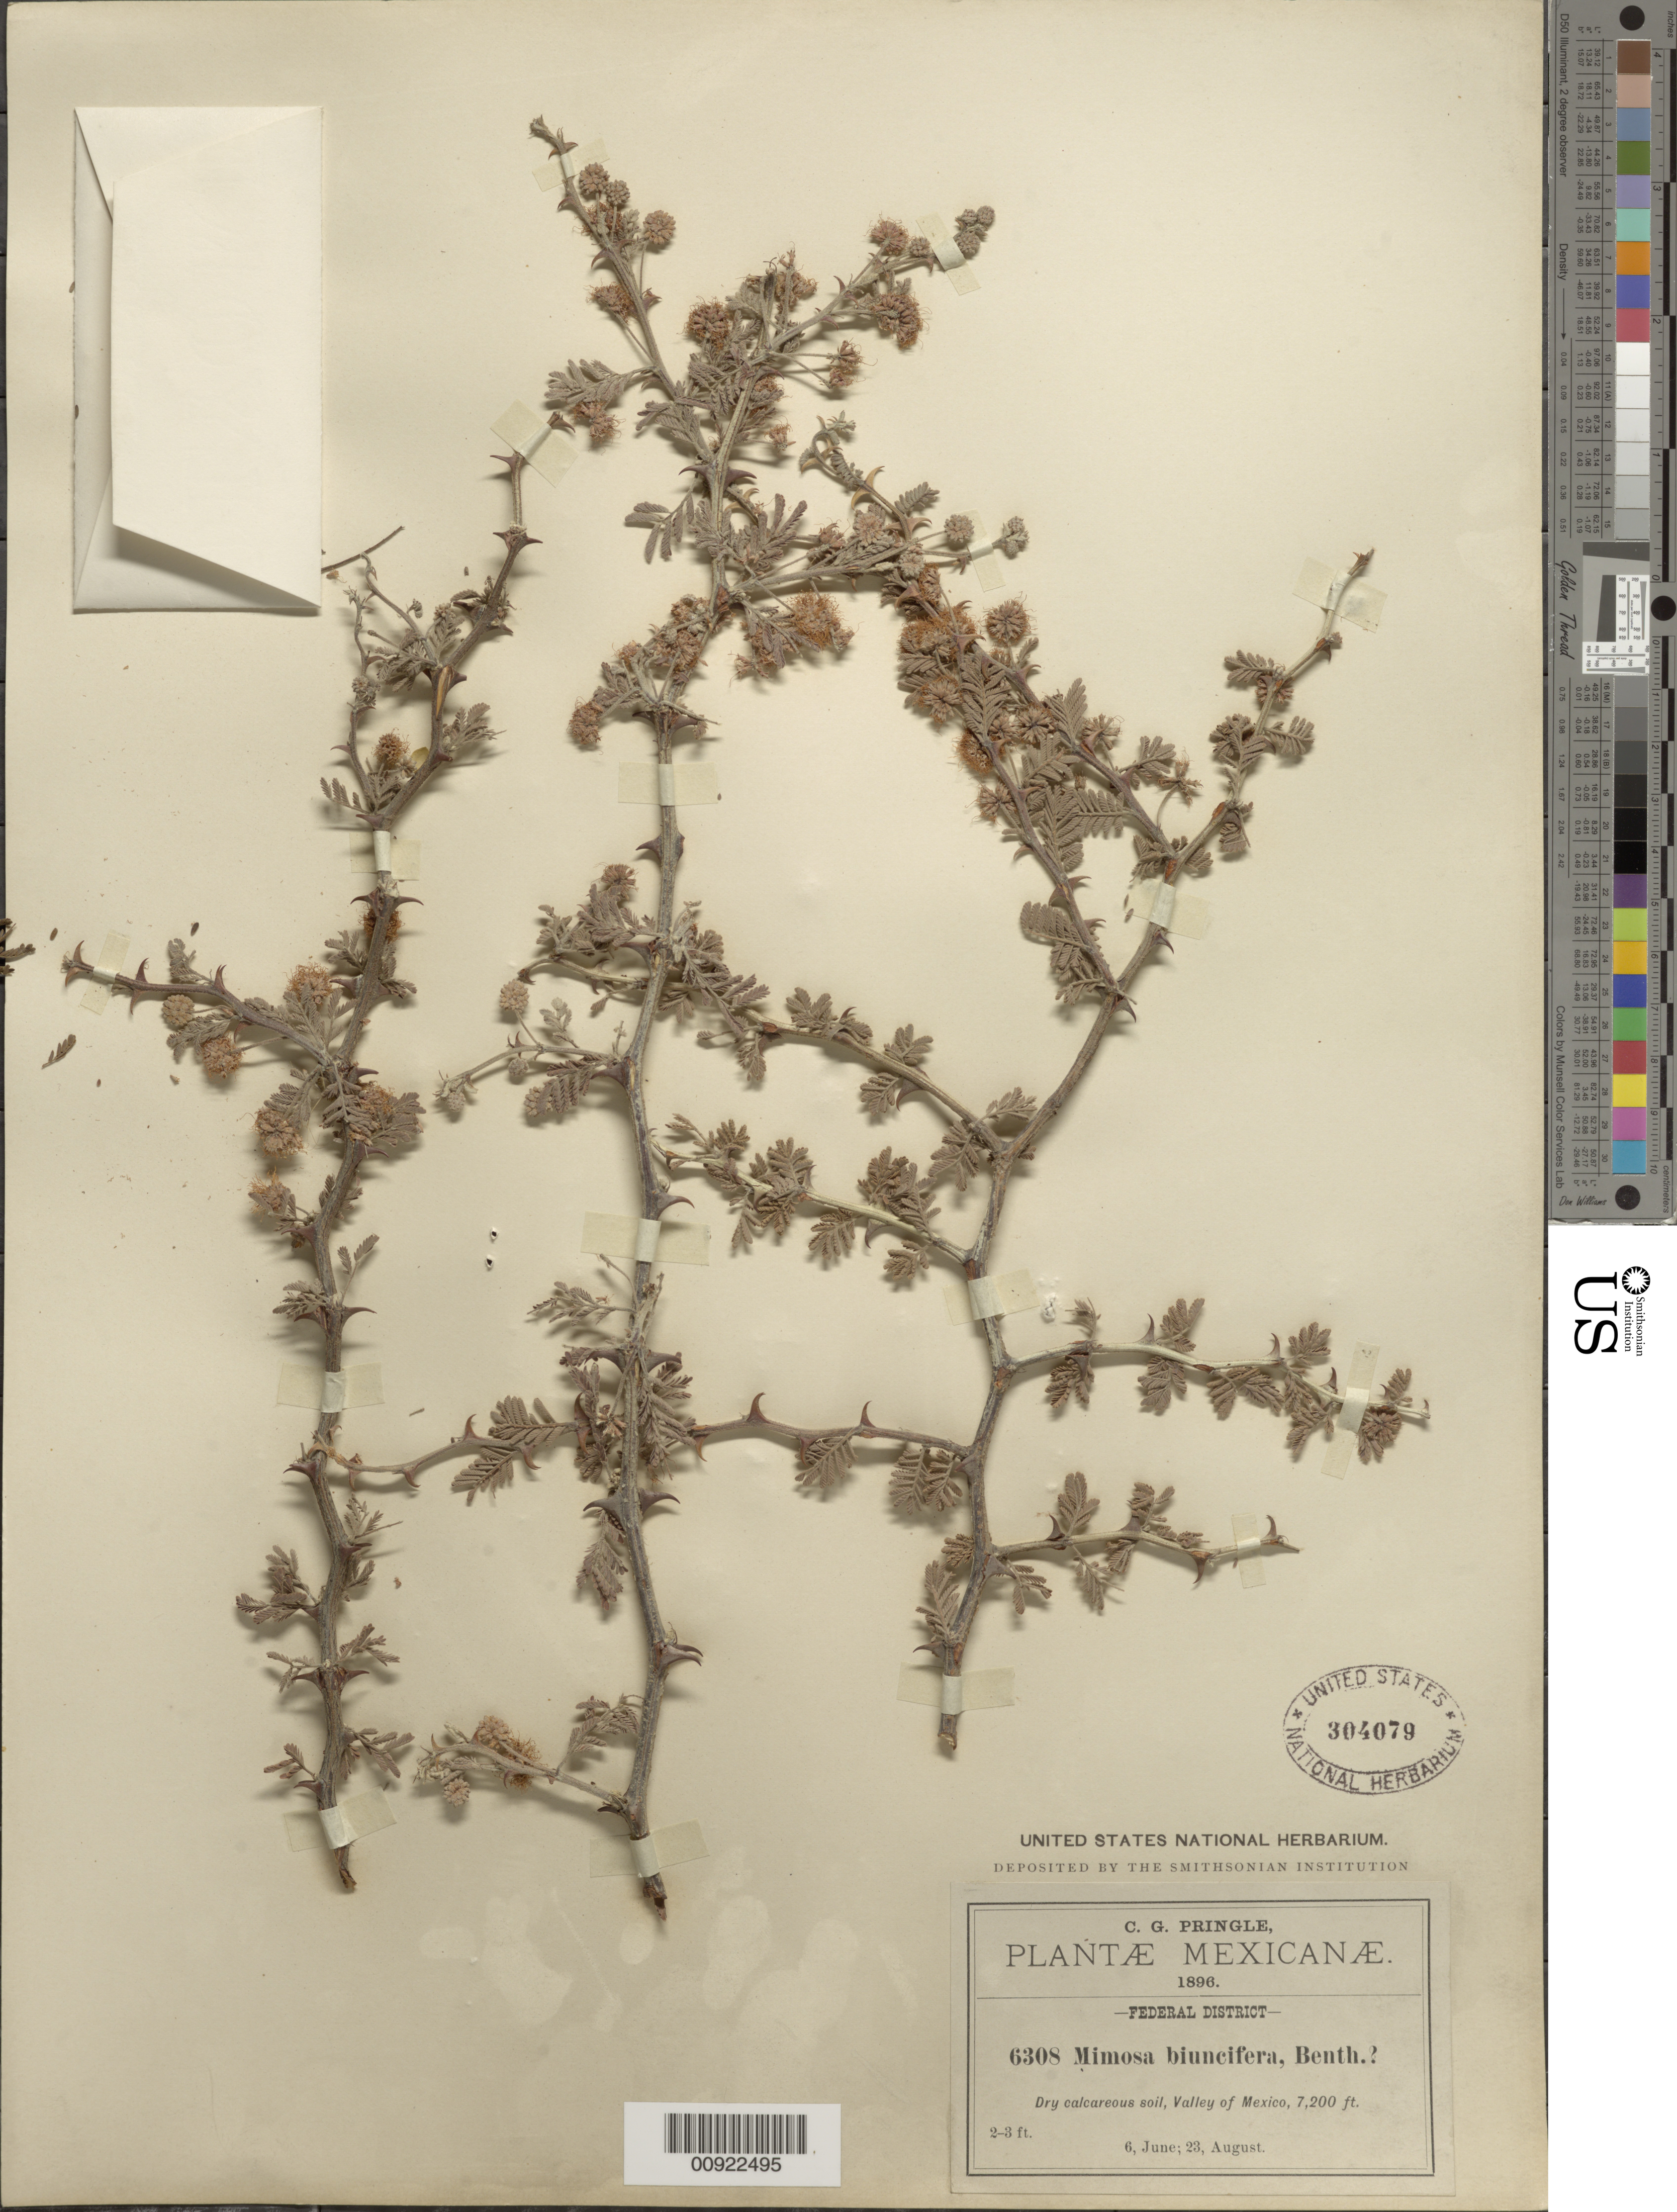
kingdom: Plantae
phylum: Tracheophyta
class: Magnoliopsida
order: Fabales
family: Fabaceae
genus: Mimosa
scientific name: Mimosa biuncifera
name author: Benth.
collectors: C. G. Pringle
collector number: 6308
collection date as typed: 06 Jun 1896 and 23 Aug 1896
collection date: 1896-06-06,1896-08-23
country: Mexico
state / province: Distrito Federal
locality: Federal District. Valley of Mexico.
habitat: Dry calcareous soil.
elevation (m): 2195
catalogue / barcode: US 304079